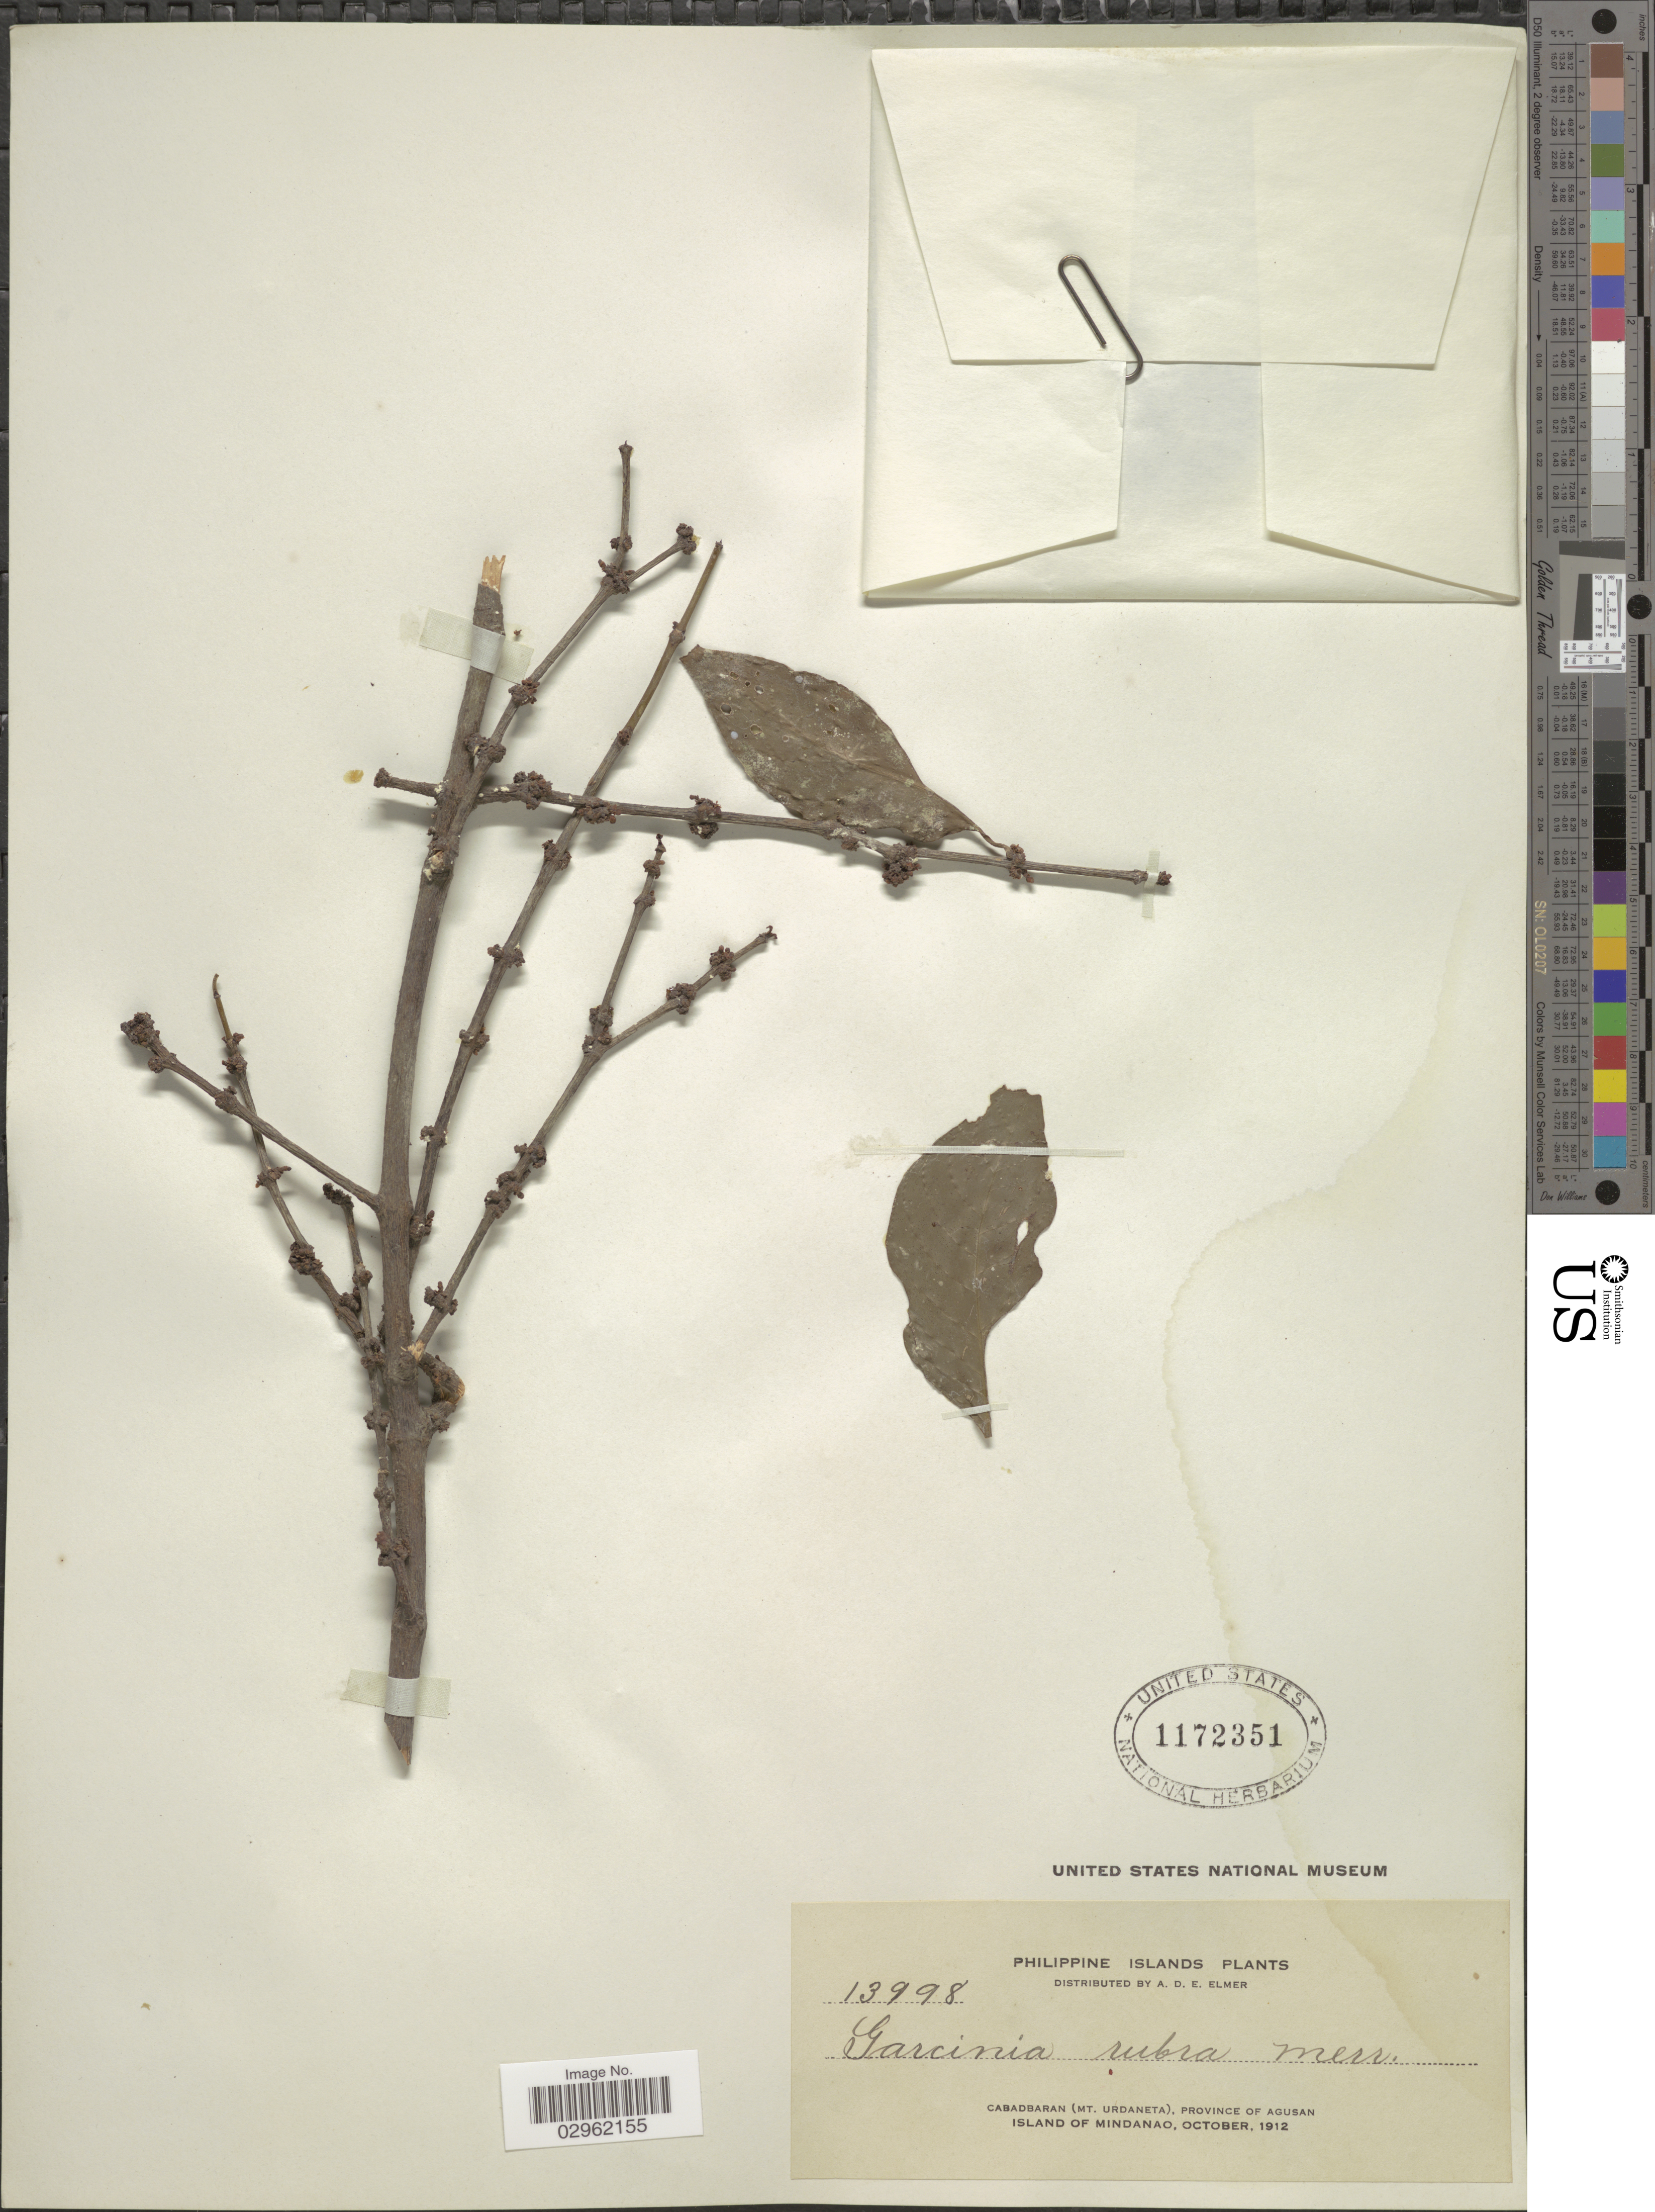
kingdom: Plantae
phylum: Tracheophyta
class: Magnoliopsida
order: Malpighiales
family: Clusiaceae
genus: Garcinia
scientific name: Garcinia rubra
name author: Merr.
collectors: A. D. E. Elmer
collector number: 13998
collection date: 1912-10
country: Philippines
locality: Philippine Islands. Cabadbaran (Mt. Urdaneta), Province of Agusan. Island of Mindanao.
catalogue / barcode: US 1172351